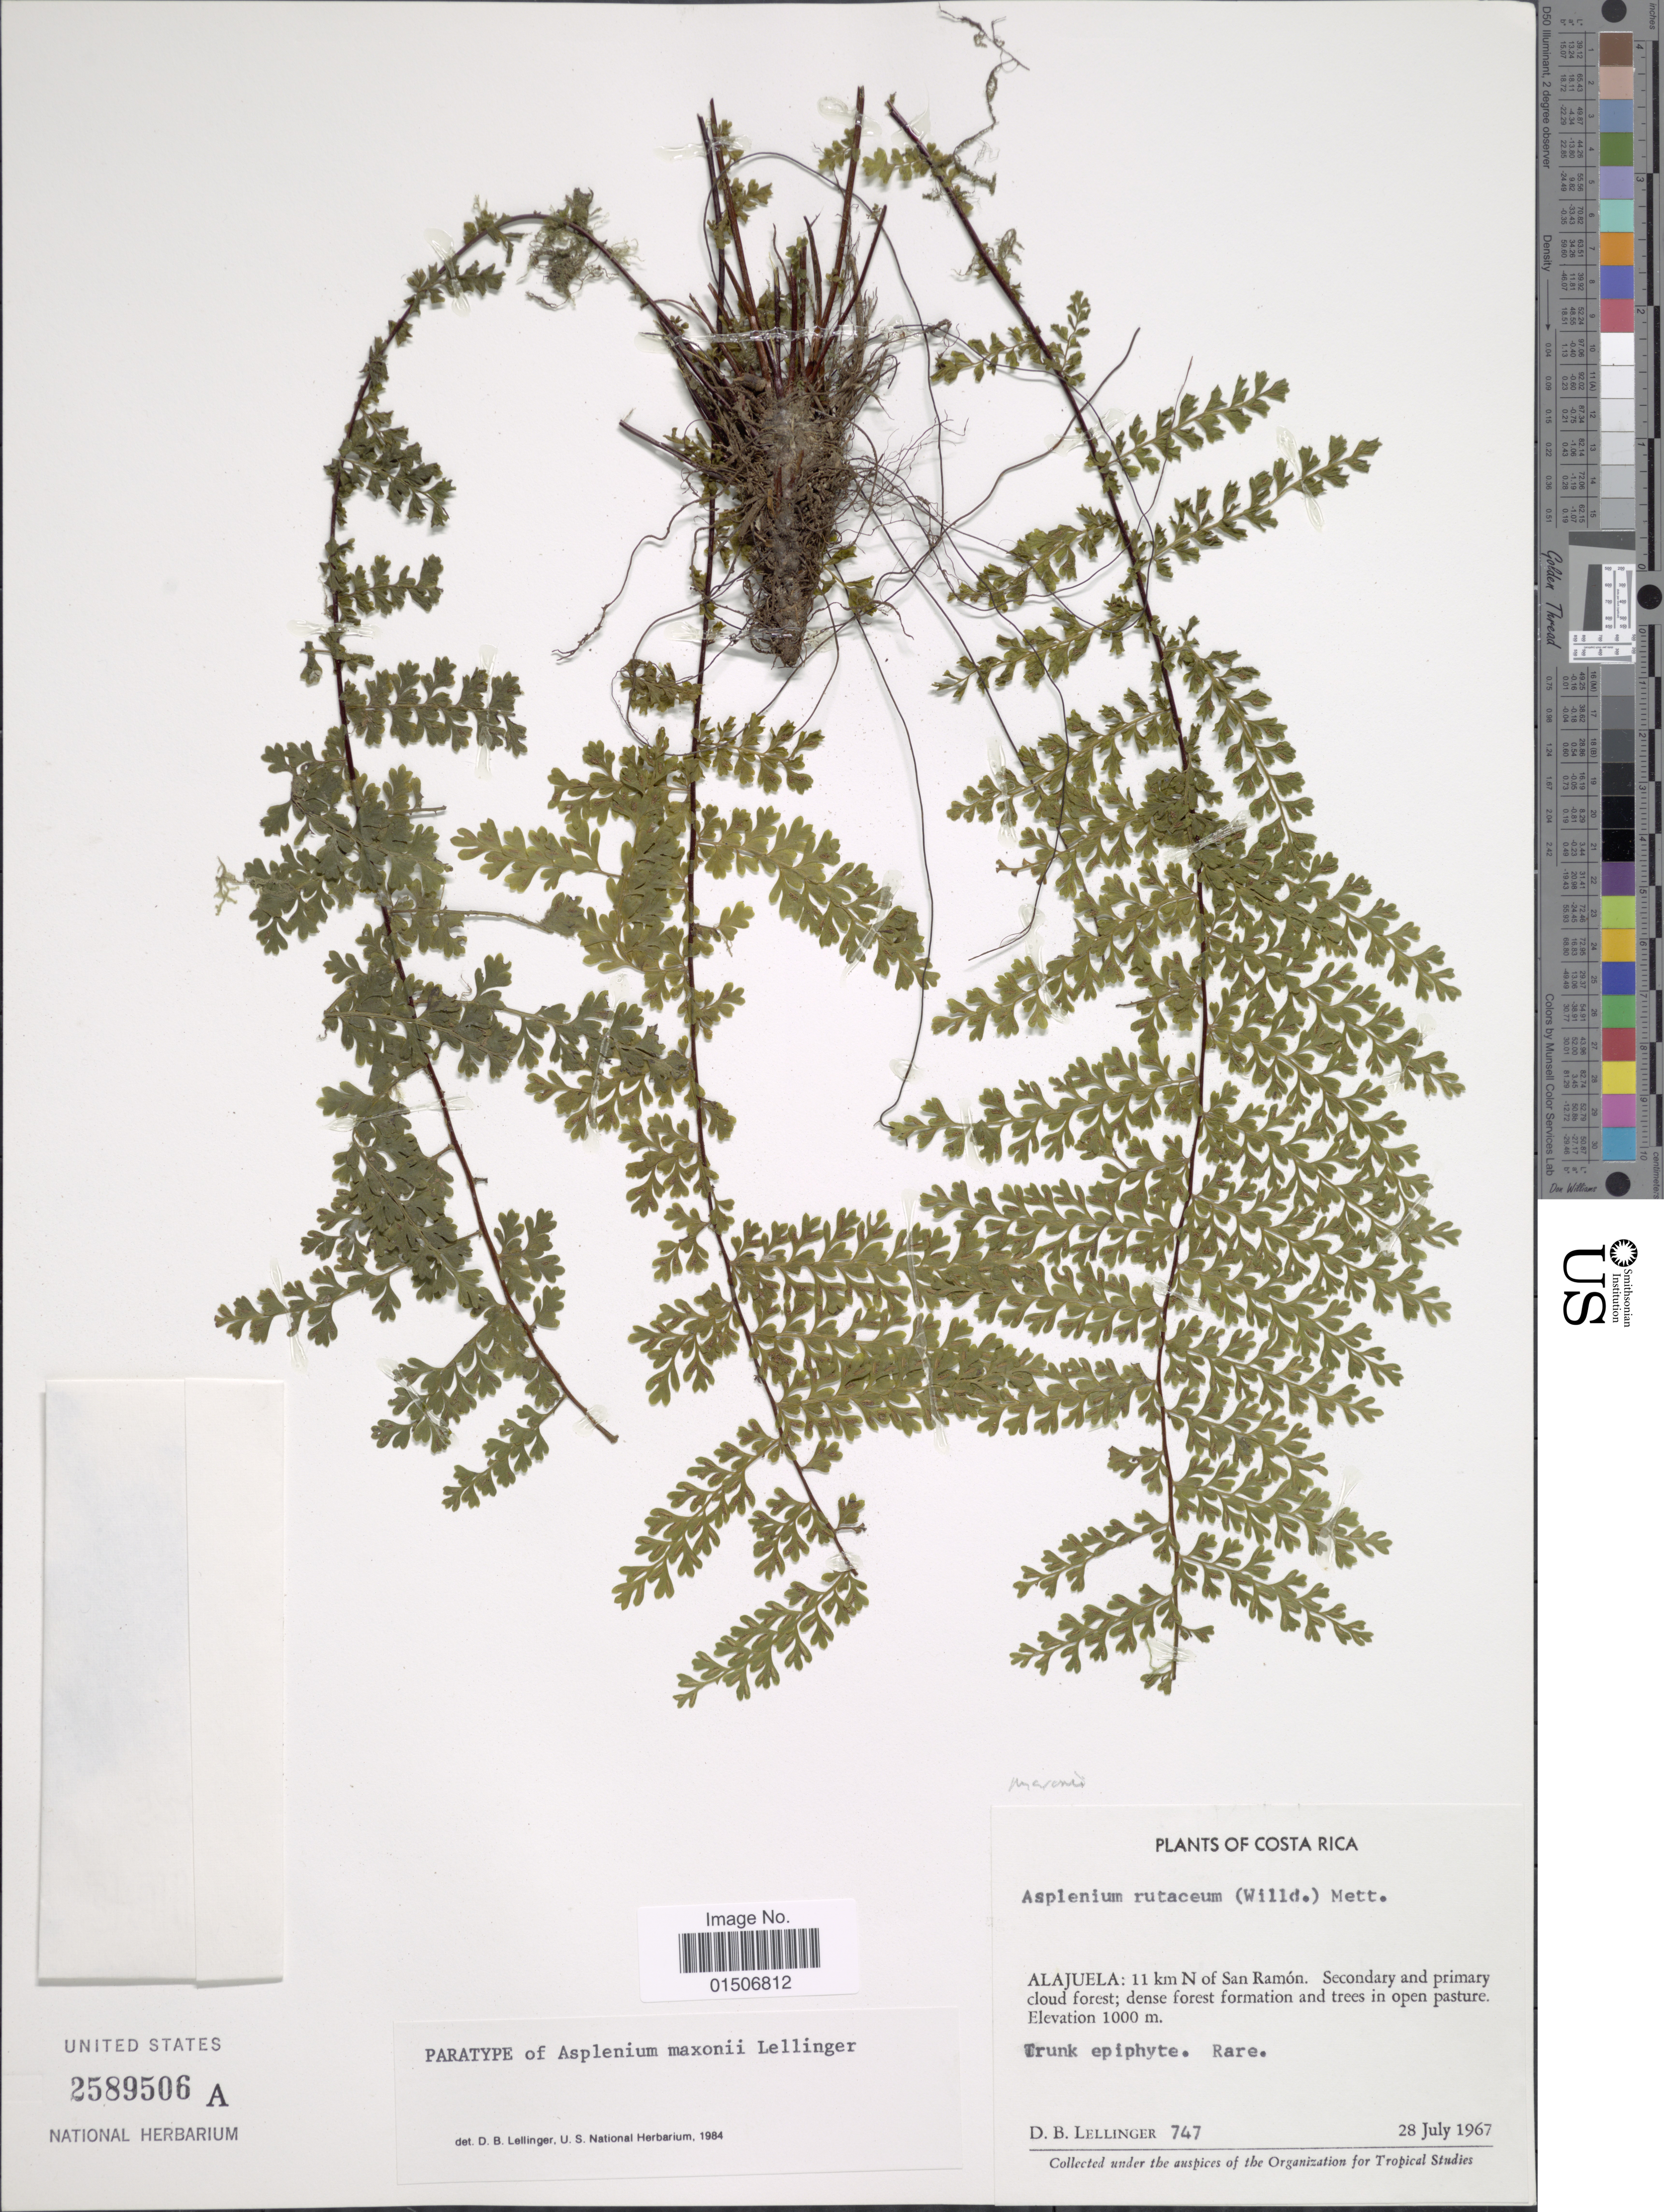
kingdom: Plantae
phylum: Tracheophyta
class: Polypodiopsida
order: Polypodiales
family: Aspleniaceae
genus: Asplenium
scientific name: Asplenium maxonii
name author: Lellinger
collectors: D. B. Lellinger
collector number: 747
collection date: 1967-07-28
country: Costa Rica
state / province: Alajuela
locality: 11 km N of San Ramón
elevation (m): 1000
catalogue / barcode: US 2589506A